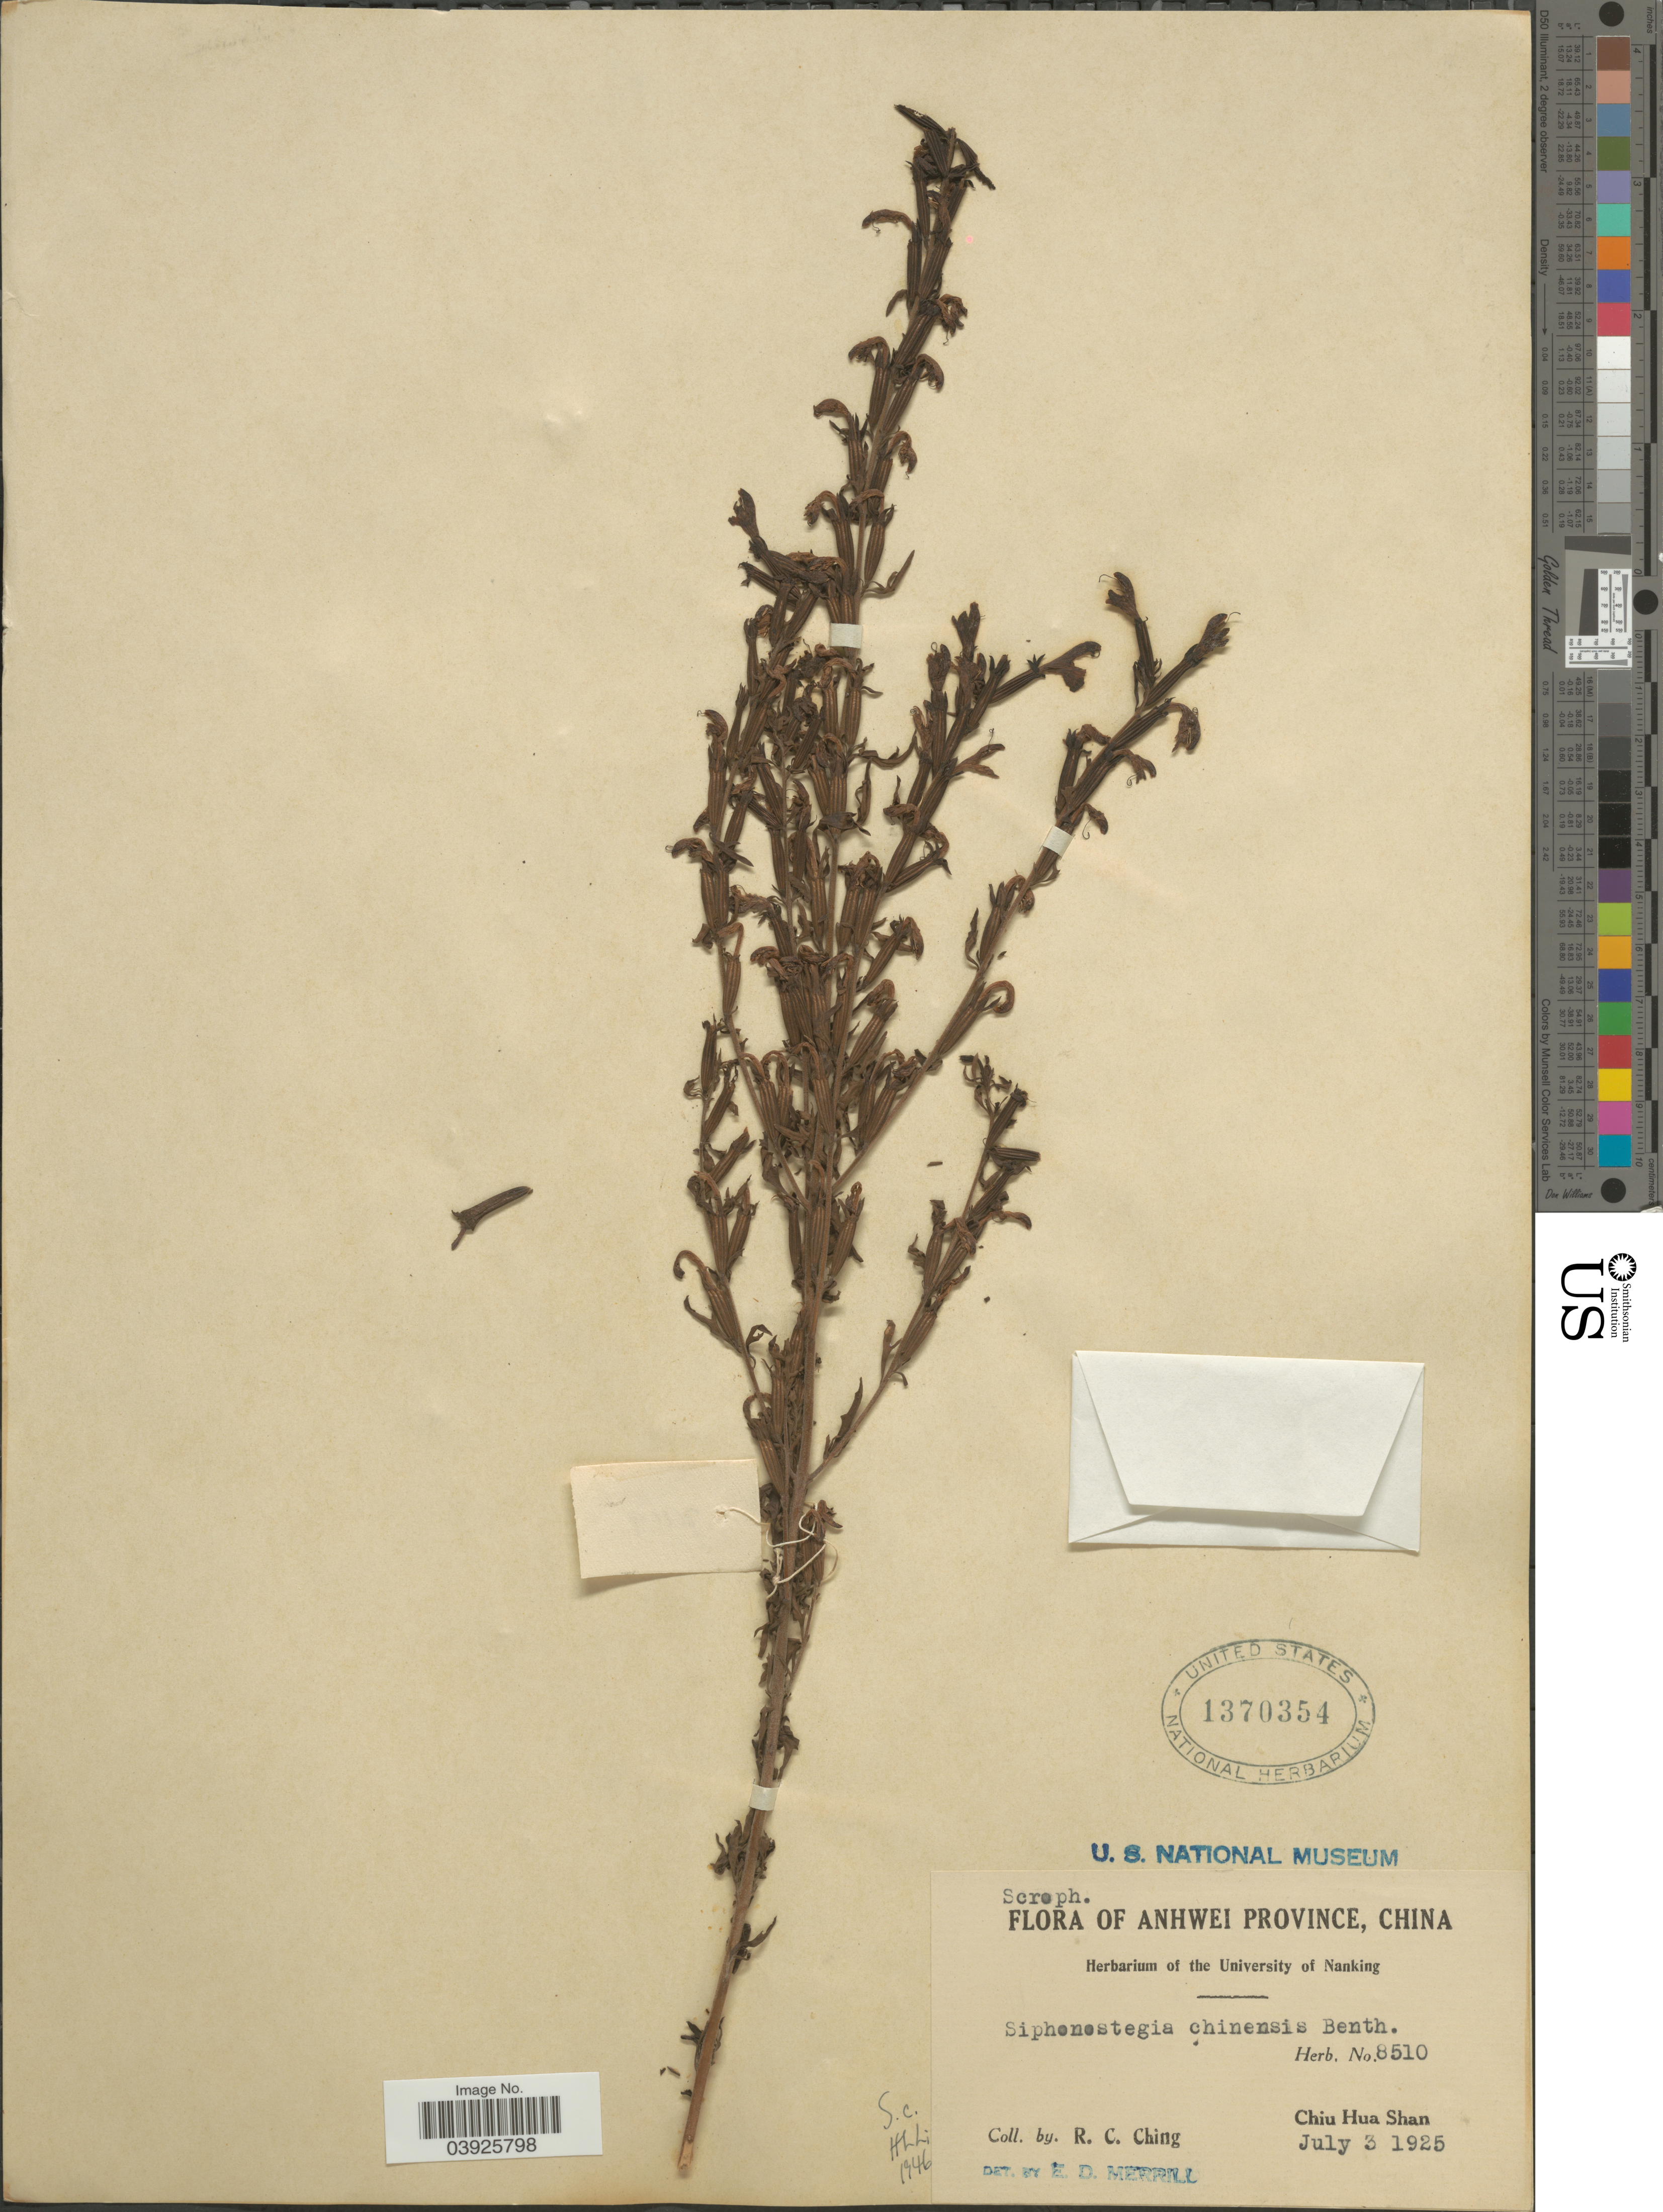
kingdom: Plantae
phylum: Tracheophyta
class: Magnoliopsida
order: Lamiales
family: Orobanchaceae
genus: Siphonostegia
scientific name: Siphonostegia chinensis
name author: Benth.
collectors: R. C. Ching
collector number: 8510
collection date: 1925-07-03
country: China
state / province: Anhui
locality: Anhwei Province. Chiu Hua Shan.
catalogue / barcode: US 1370354